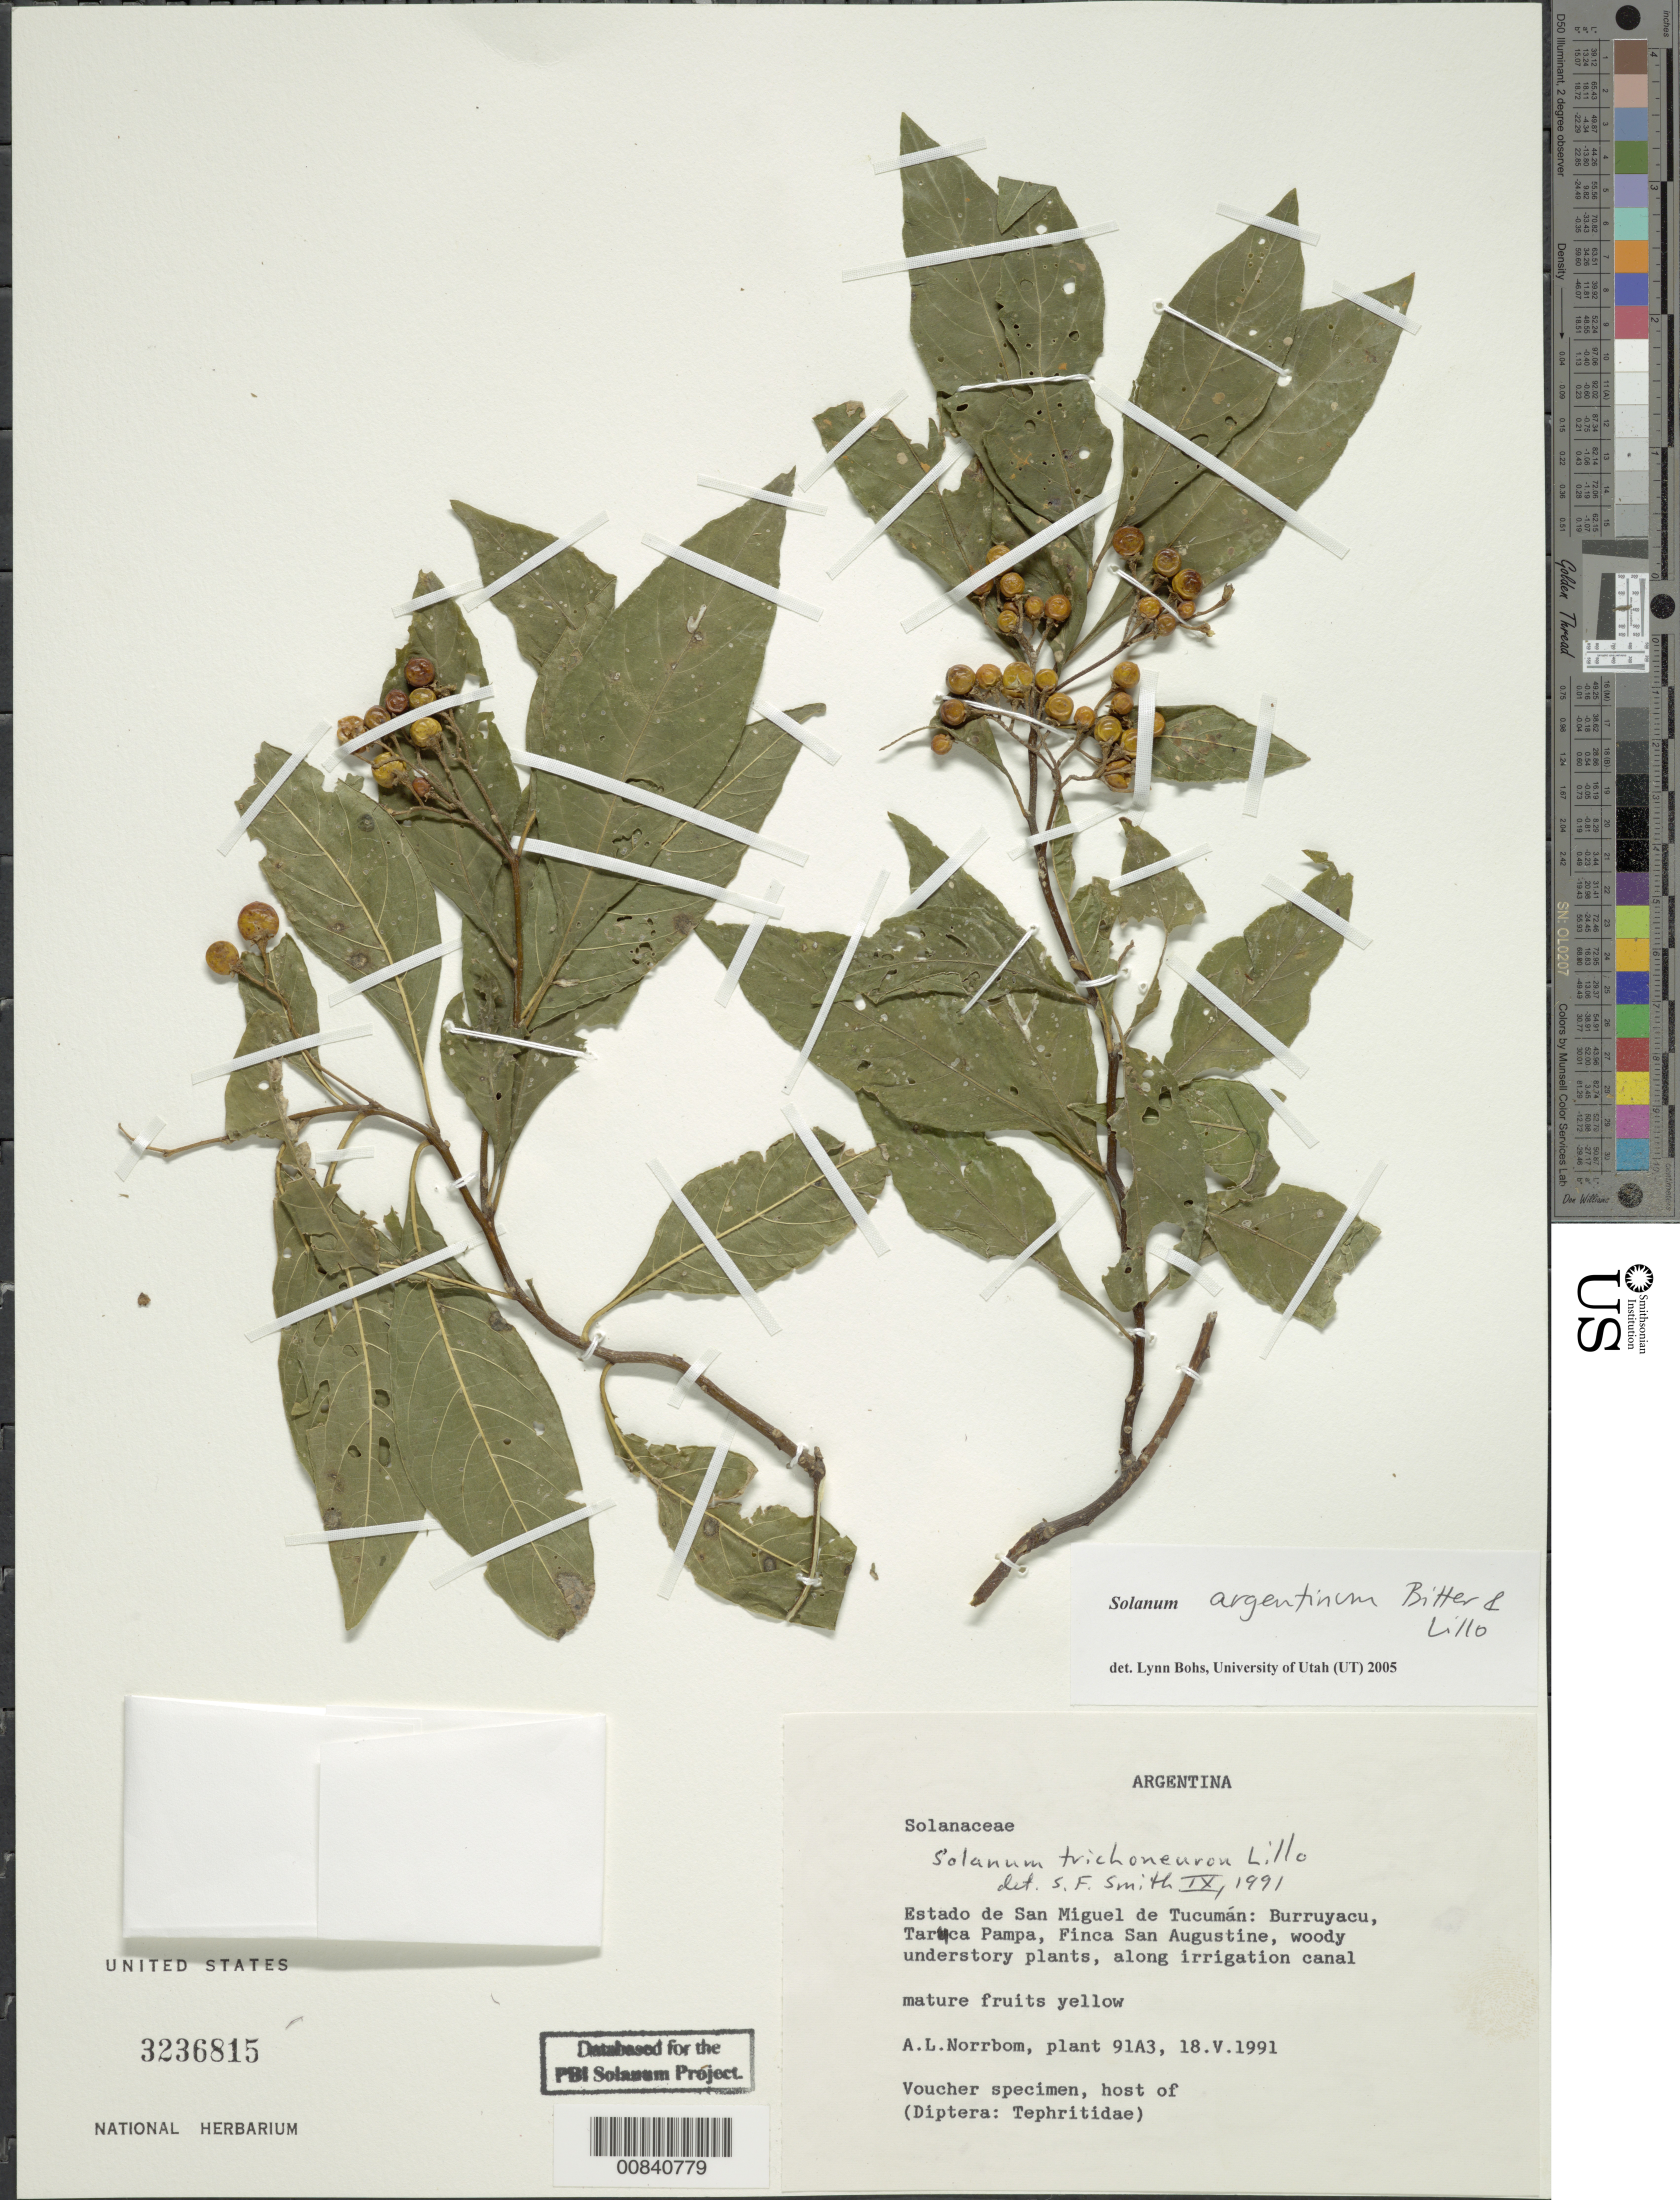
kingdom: Plantae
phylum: Tracheophyta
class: Magnoliopsida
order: Solanales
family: Solanaceae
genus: Solanum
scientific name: Solanum argentinum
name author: Bitter & Lillo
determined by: Bohs, L. A.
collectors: A. L. Norrbom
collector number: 91 A3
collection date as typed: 18 May 1991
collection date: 1991-05-18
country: Argentina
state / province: Tucumán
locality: Taruca Pampa, Finca San Augustine.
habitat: Along irrigation canal.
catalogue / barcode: US 3236815